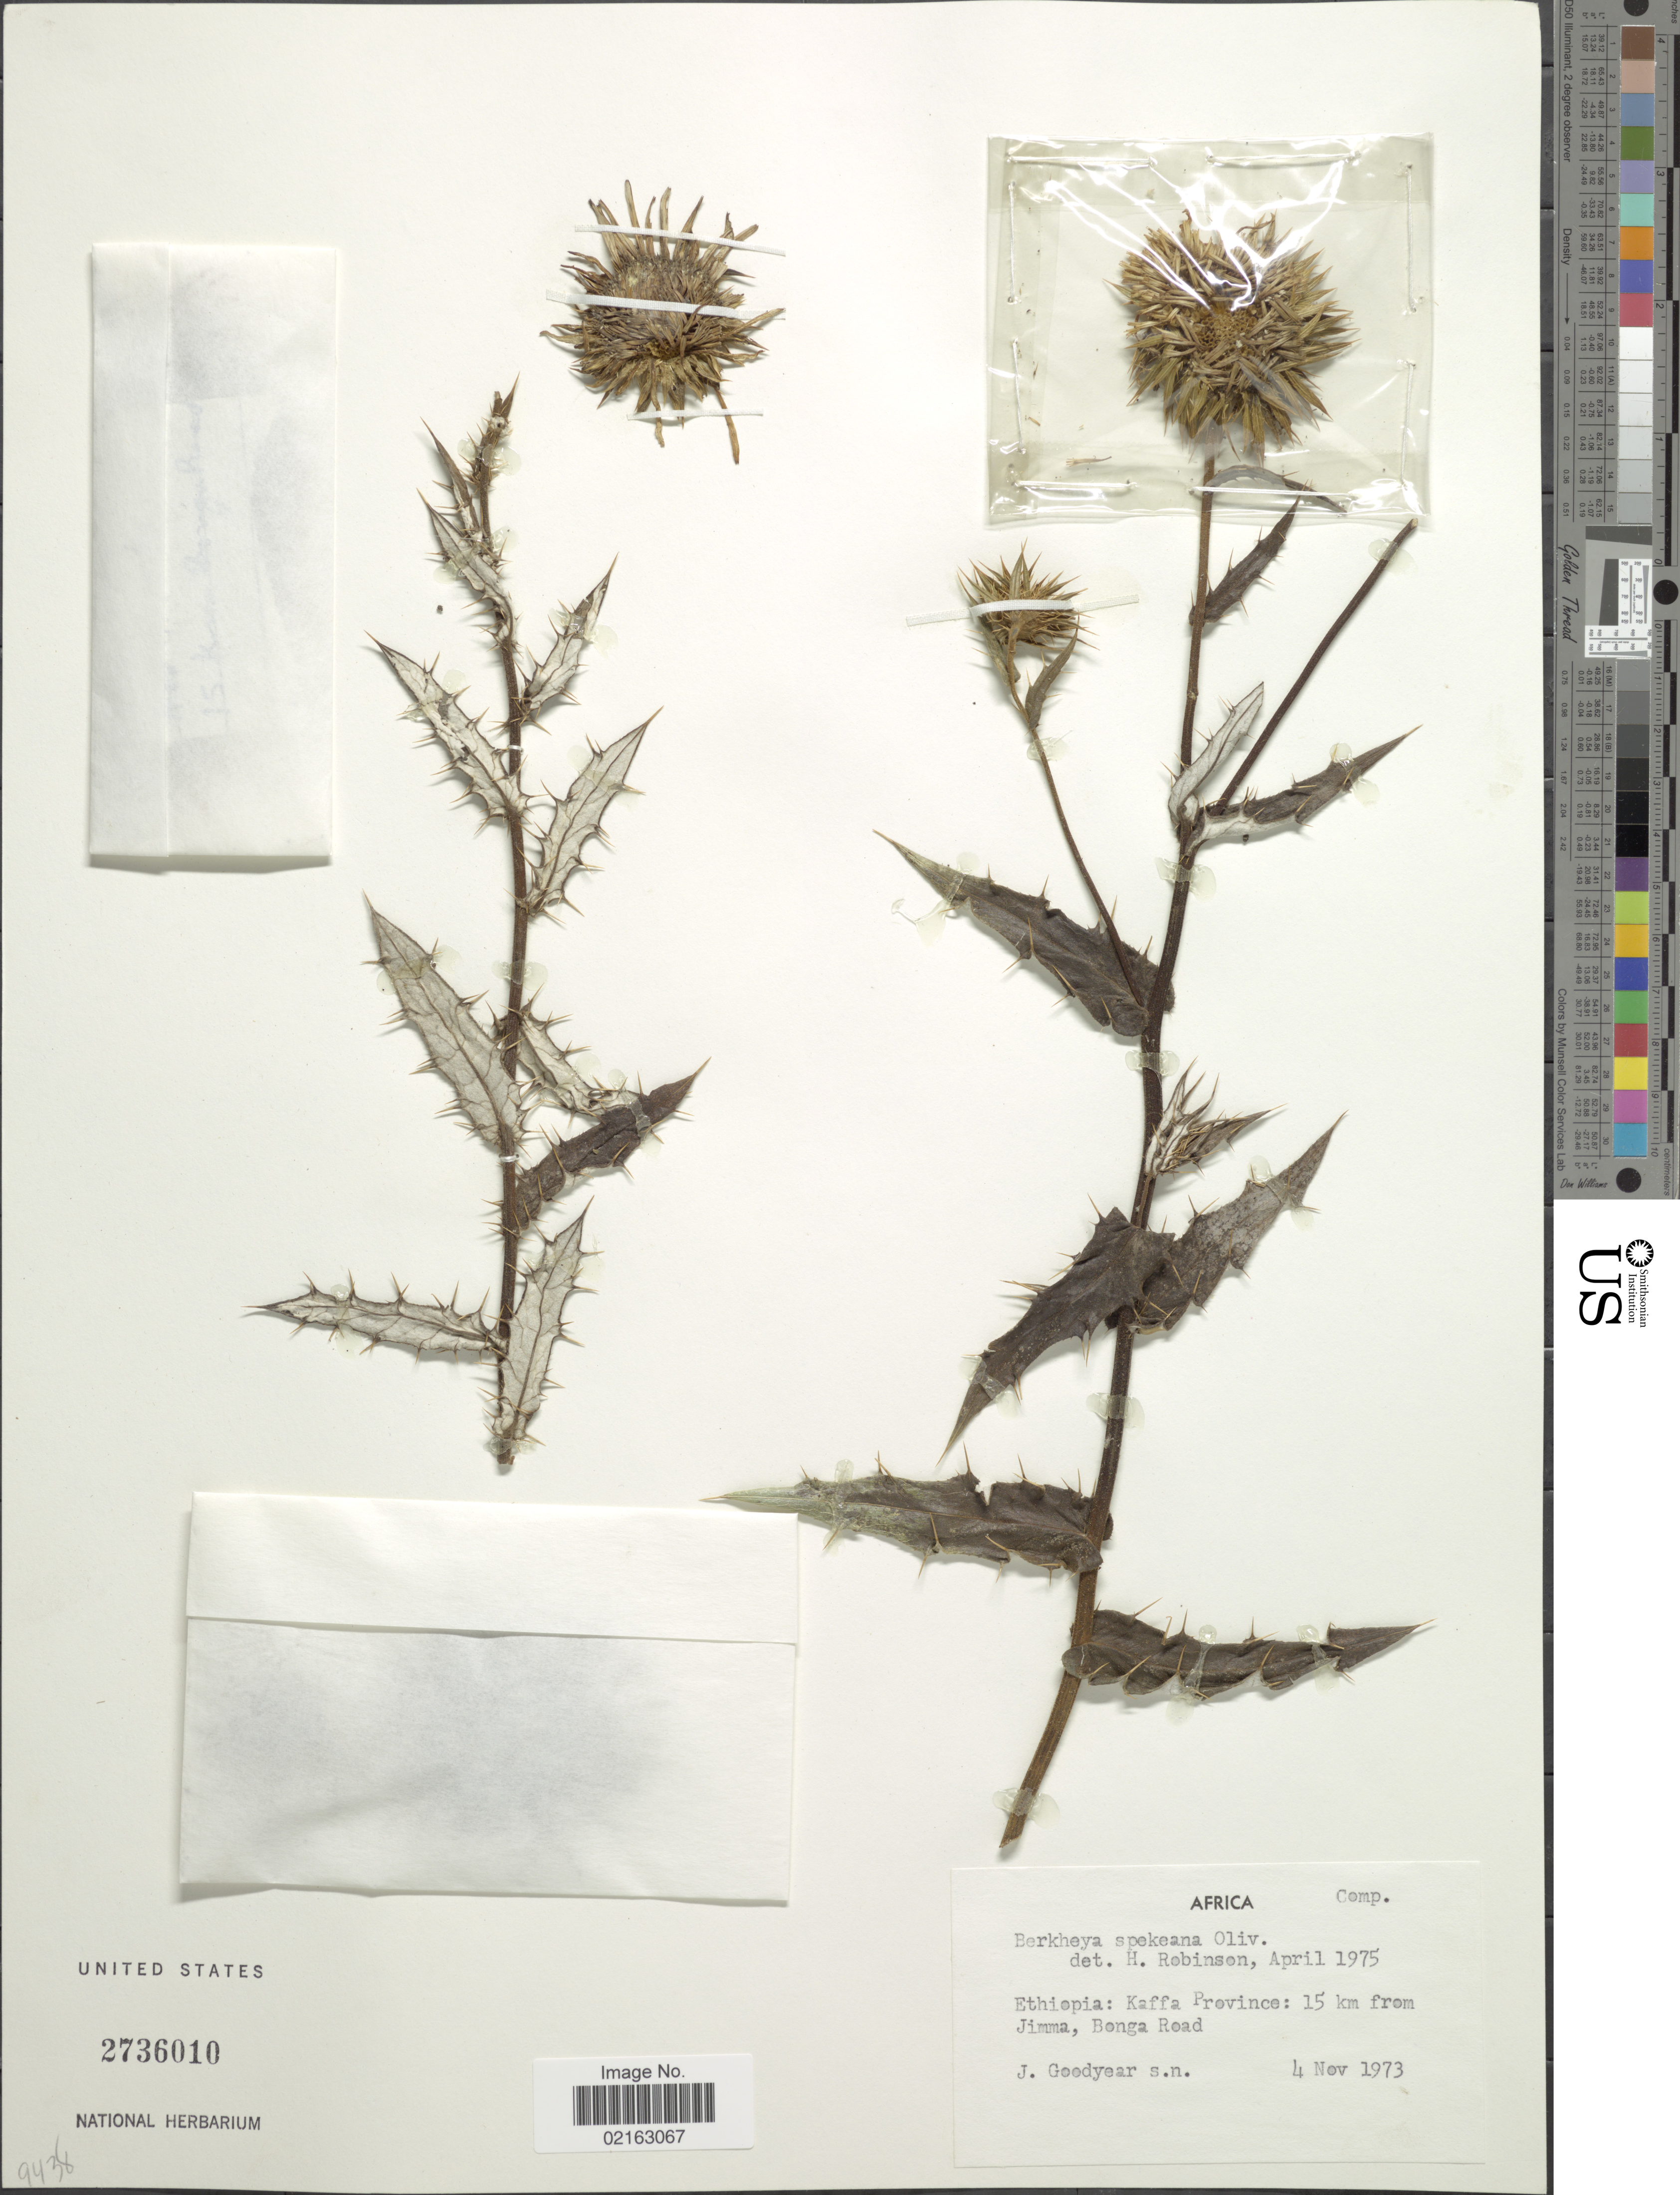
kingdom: Plantae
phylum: Tracheophyta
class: Magnoliopsida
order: Asterales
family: Asteraceae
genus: Berkheya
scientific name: Berkheya spekeana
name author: Oliv.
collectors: J. Goodyear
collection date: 1973-11-04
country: Ethiopia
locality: Ethiopia: Kaffa Province: 15 km from Jimma. Bonga Road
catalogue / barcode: US 2736010